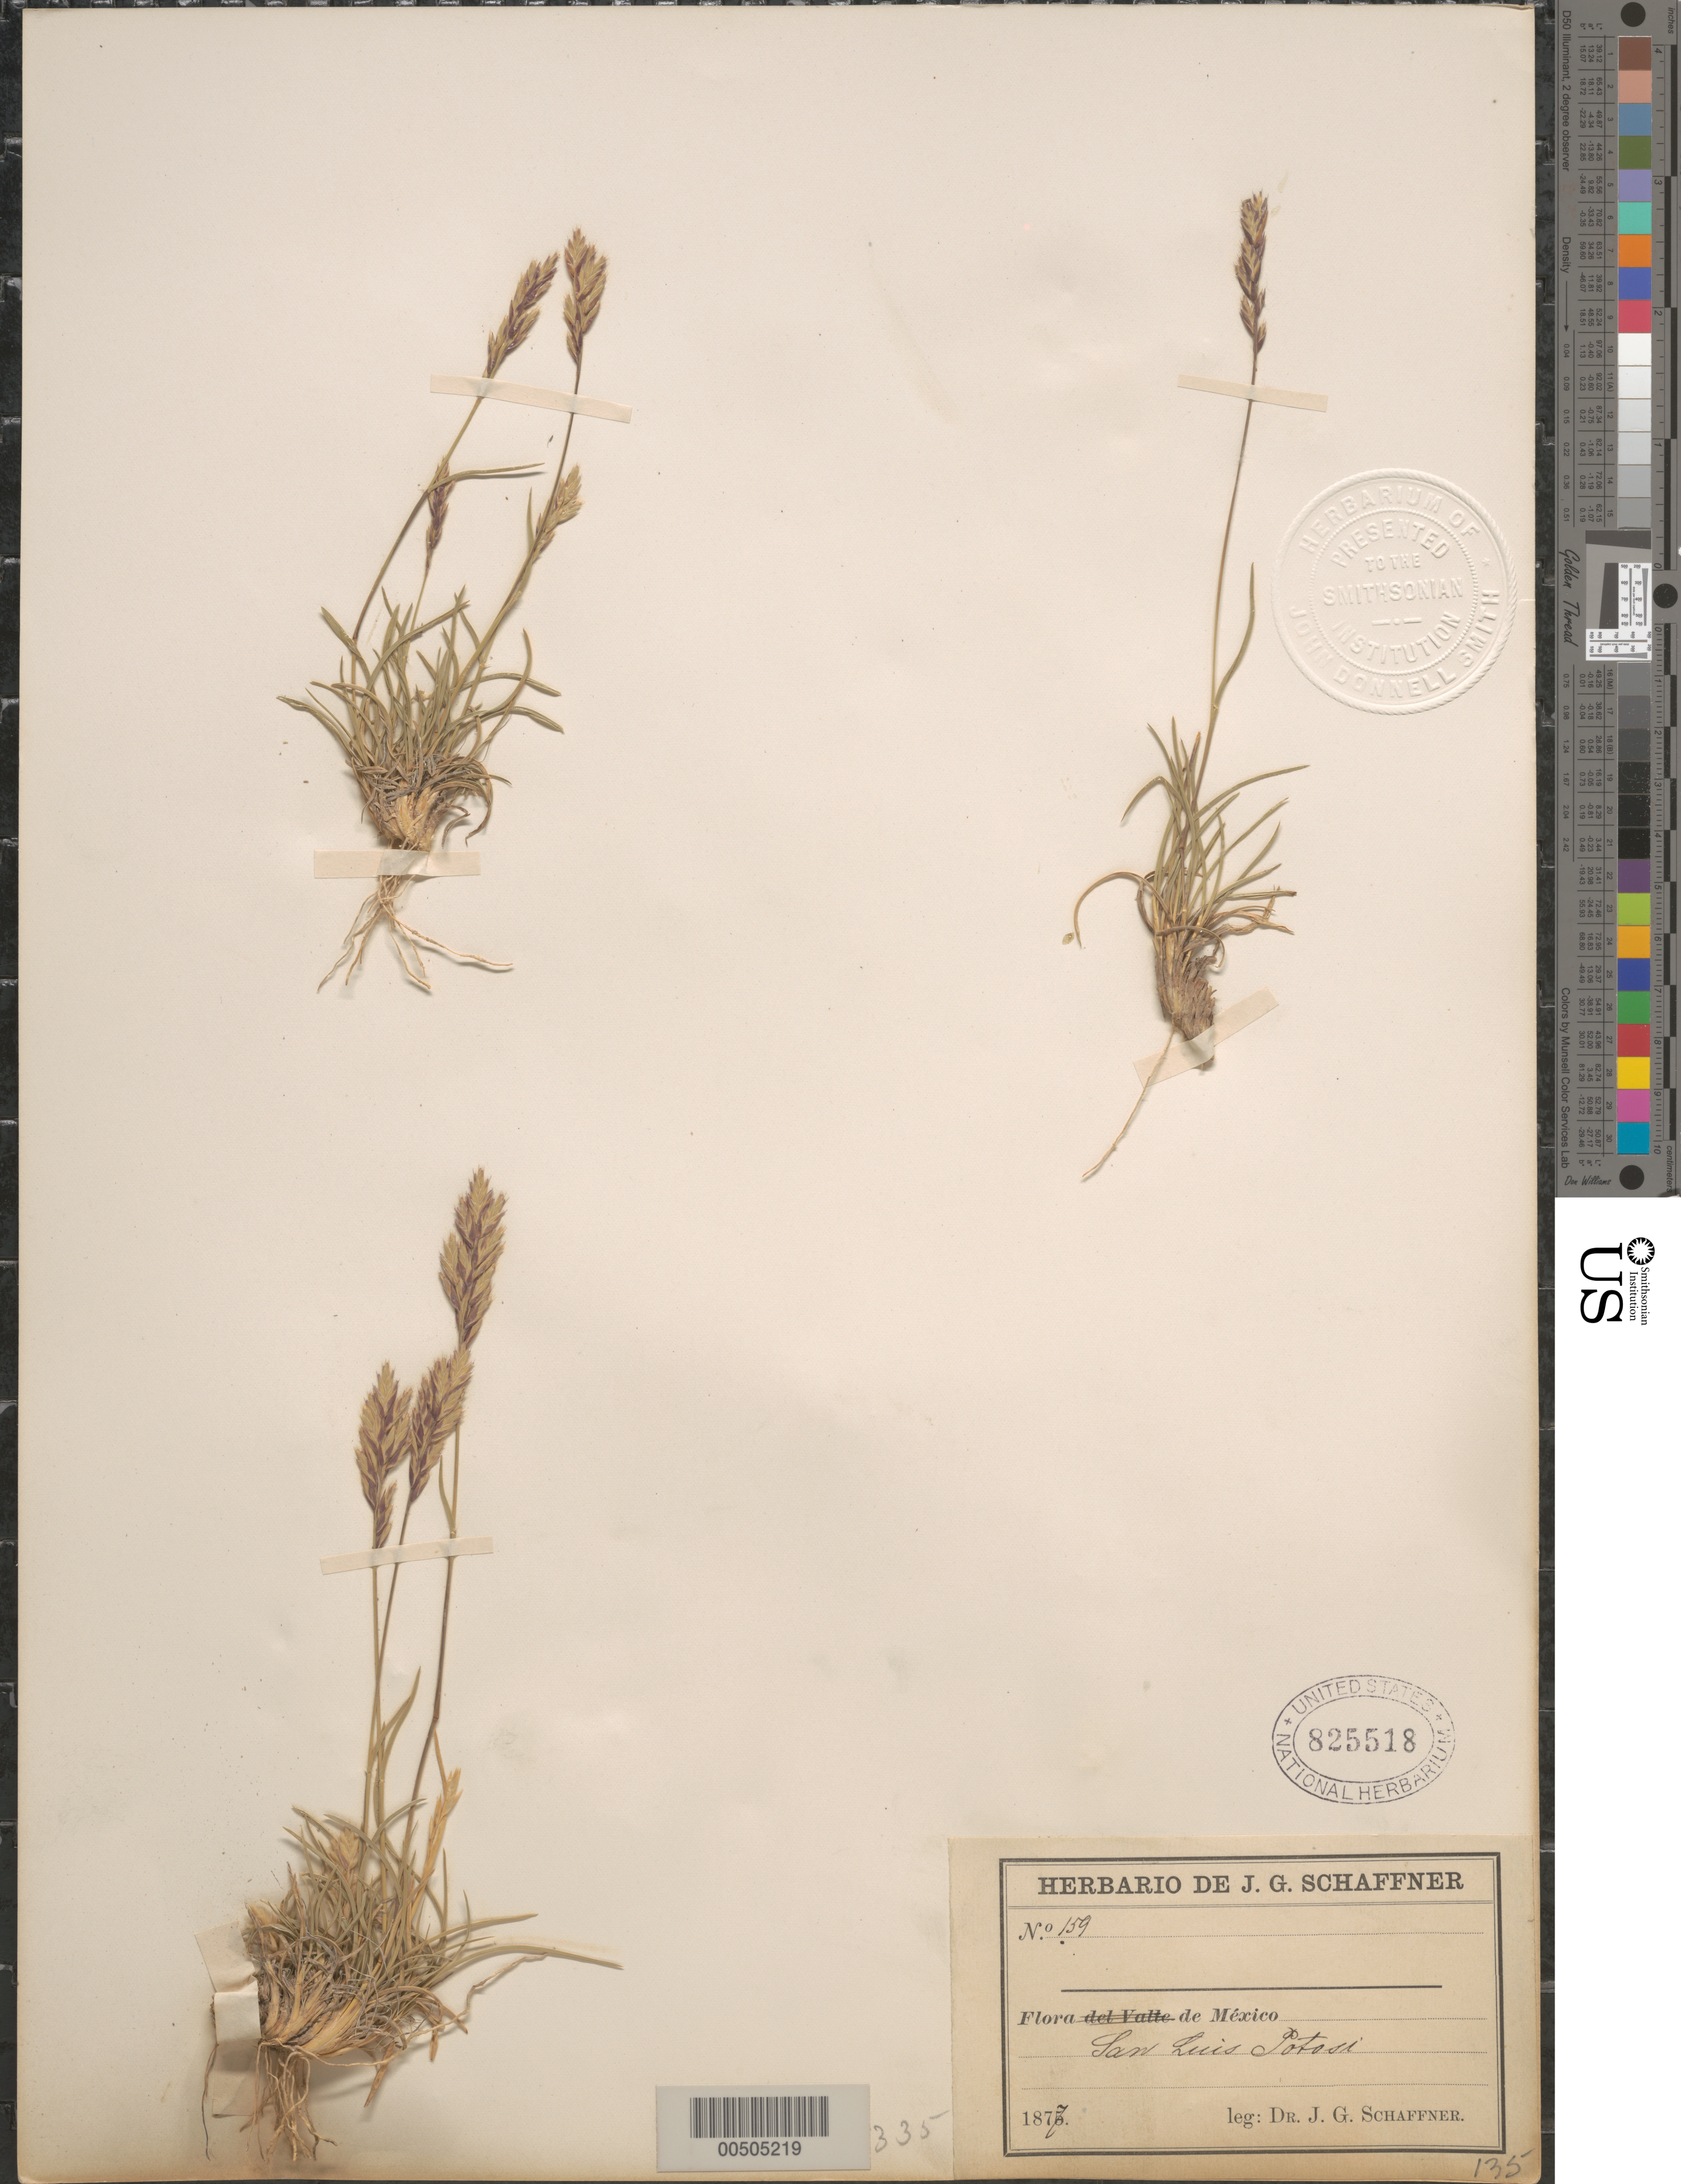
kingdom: Plantae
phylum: Tracheophyta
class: Liliopsida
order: Poales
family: Poaceae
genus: Erioneuron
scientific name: Erioneuron avenaceum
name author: (Kunth) Tateoka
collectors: J. G. Schaffner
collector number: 159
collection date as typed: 1877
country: Mexico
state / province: San Luis Potosi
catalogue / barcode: US 825518